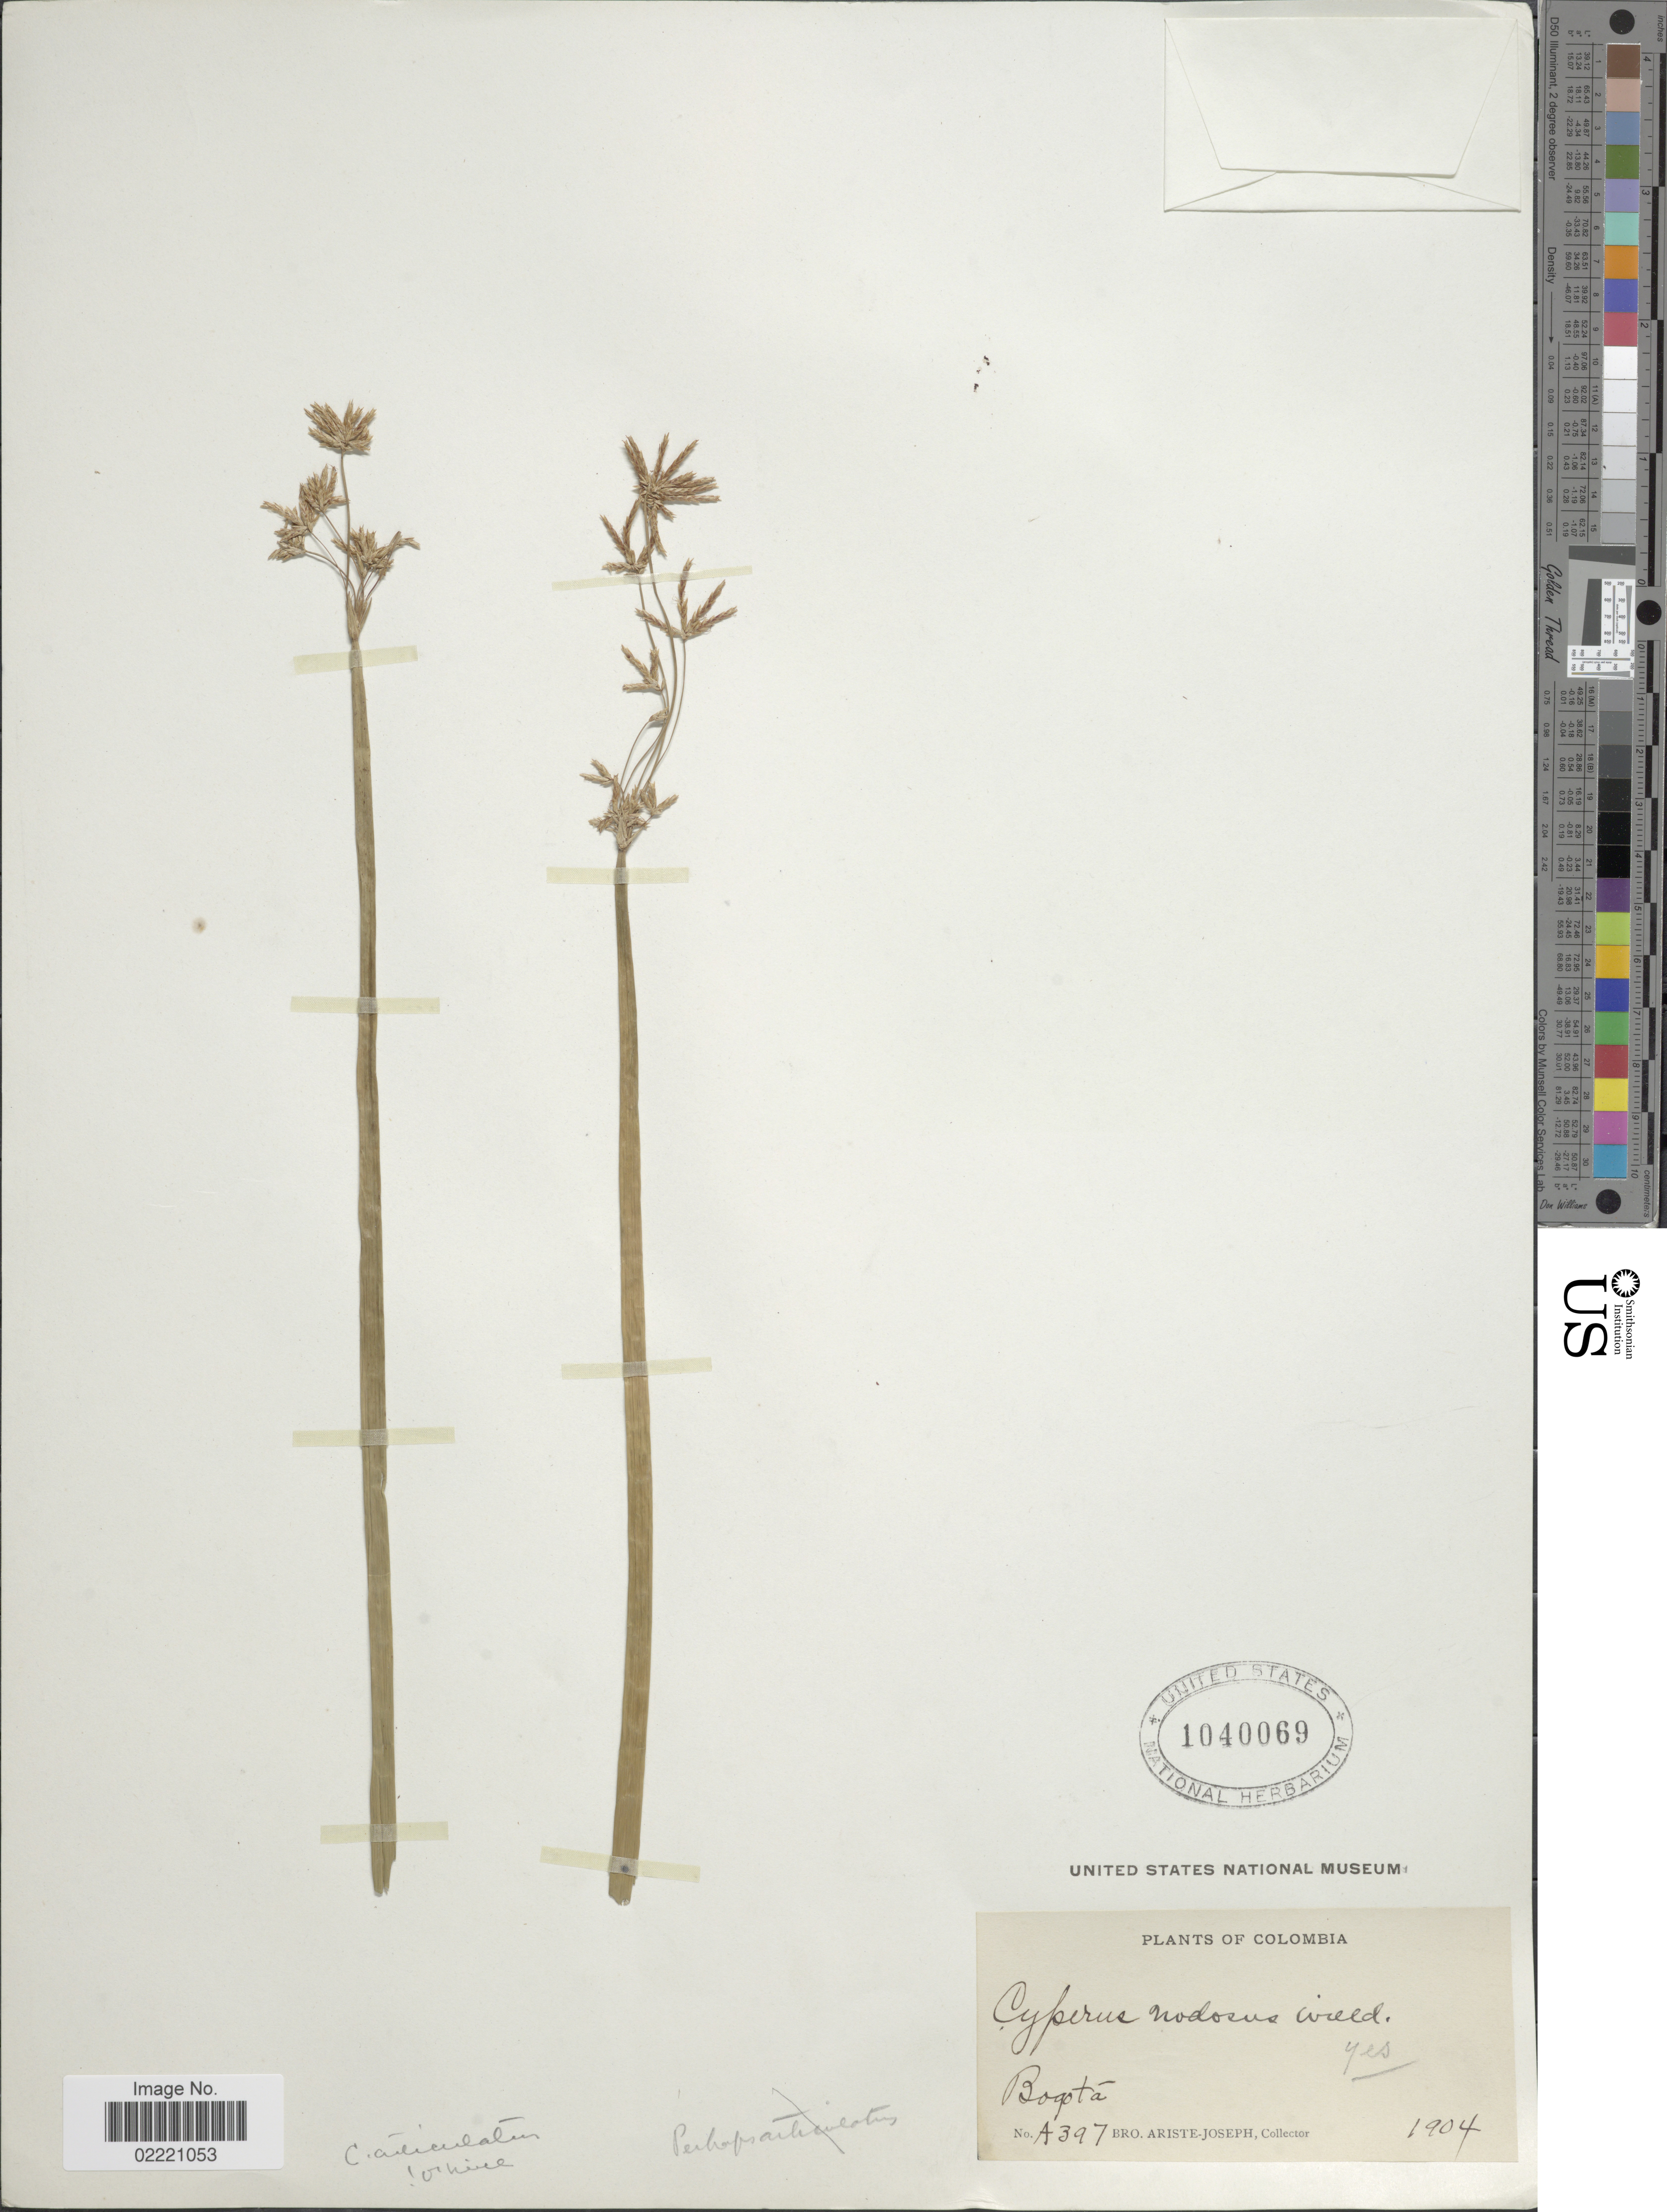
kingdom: Plantae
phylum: Tracheophyta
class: Liliopsida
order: Poales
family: Cyperaceae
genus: Cyperus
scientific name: Cyperus articulatus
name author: L.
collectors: Bro. Ariste-Joseph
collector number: A397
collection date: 1904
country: Colombia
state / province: Bogota D.C.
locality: Bogotá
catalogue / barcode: US 1040069